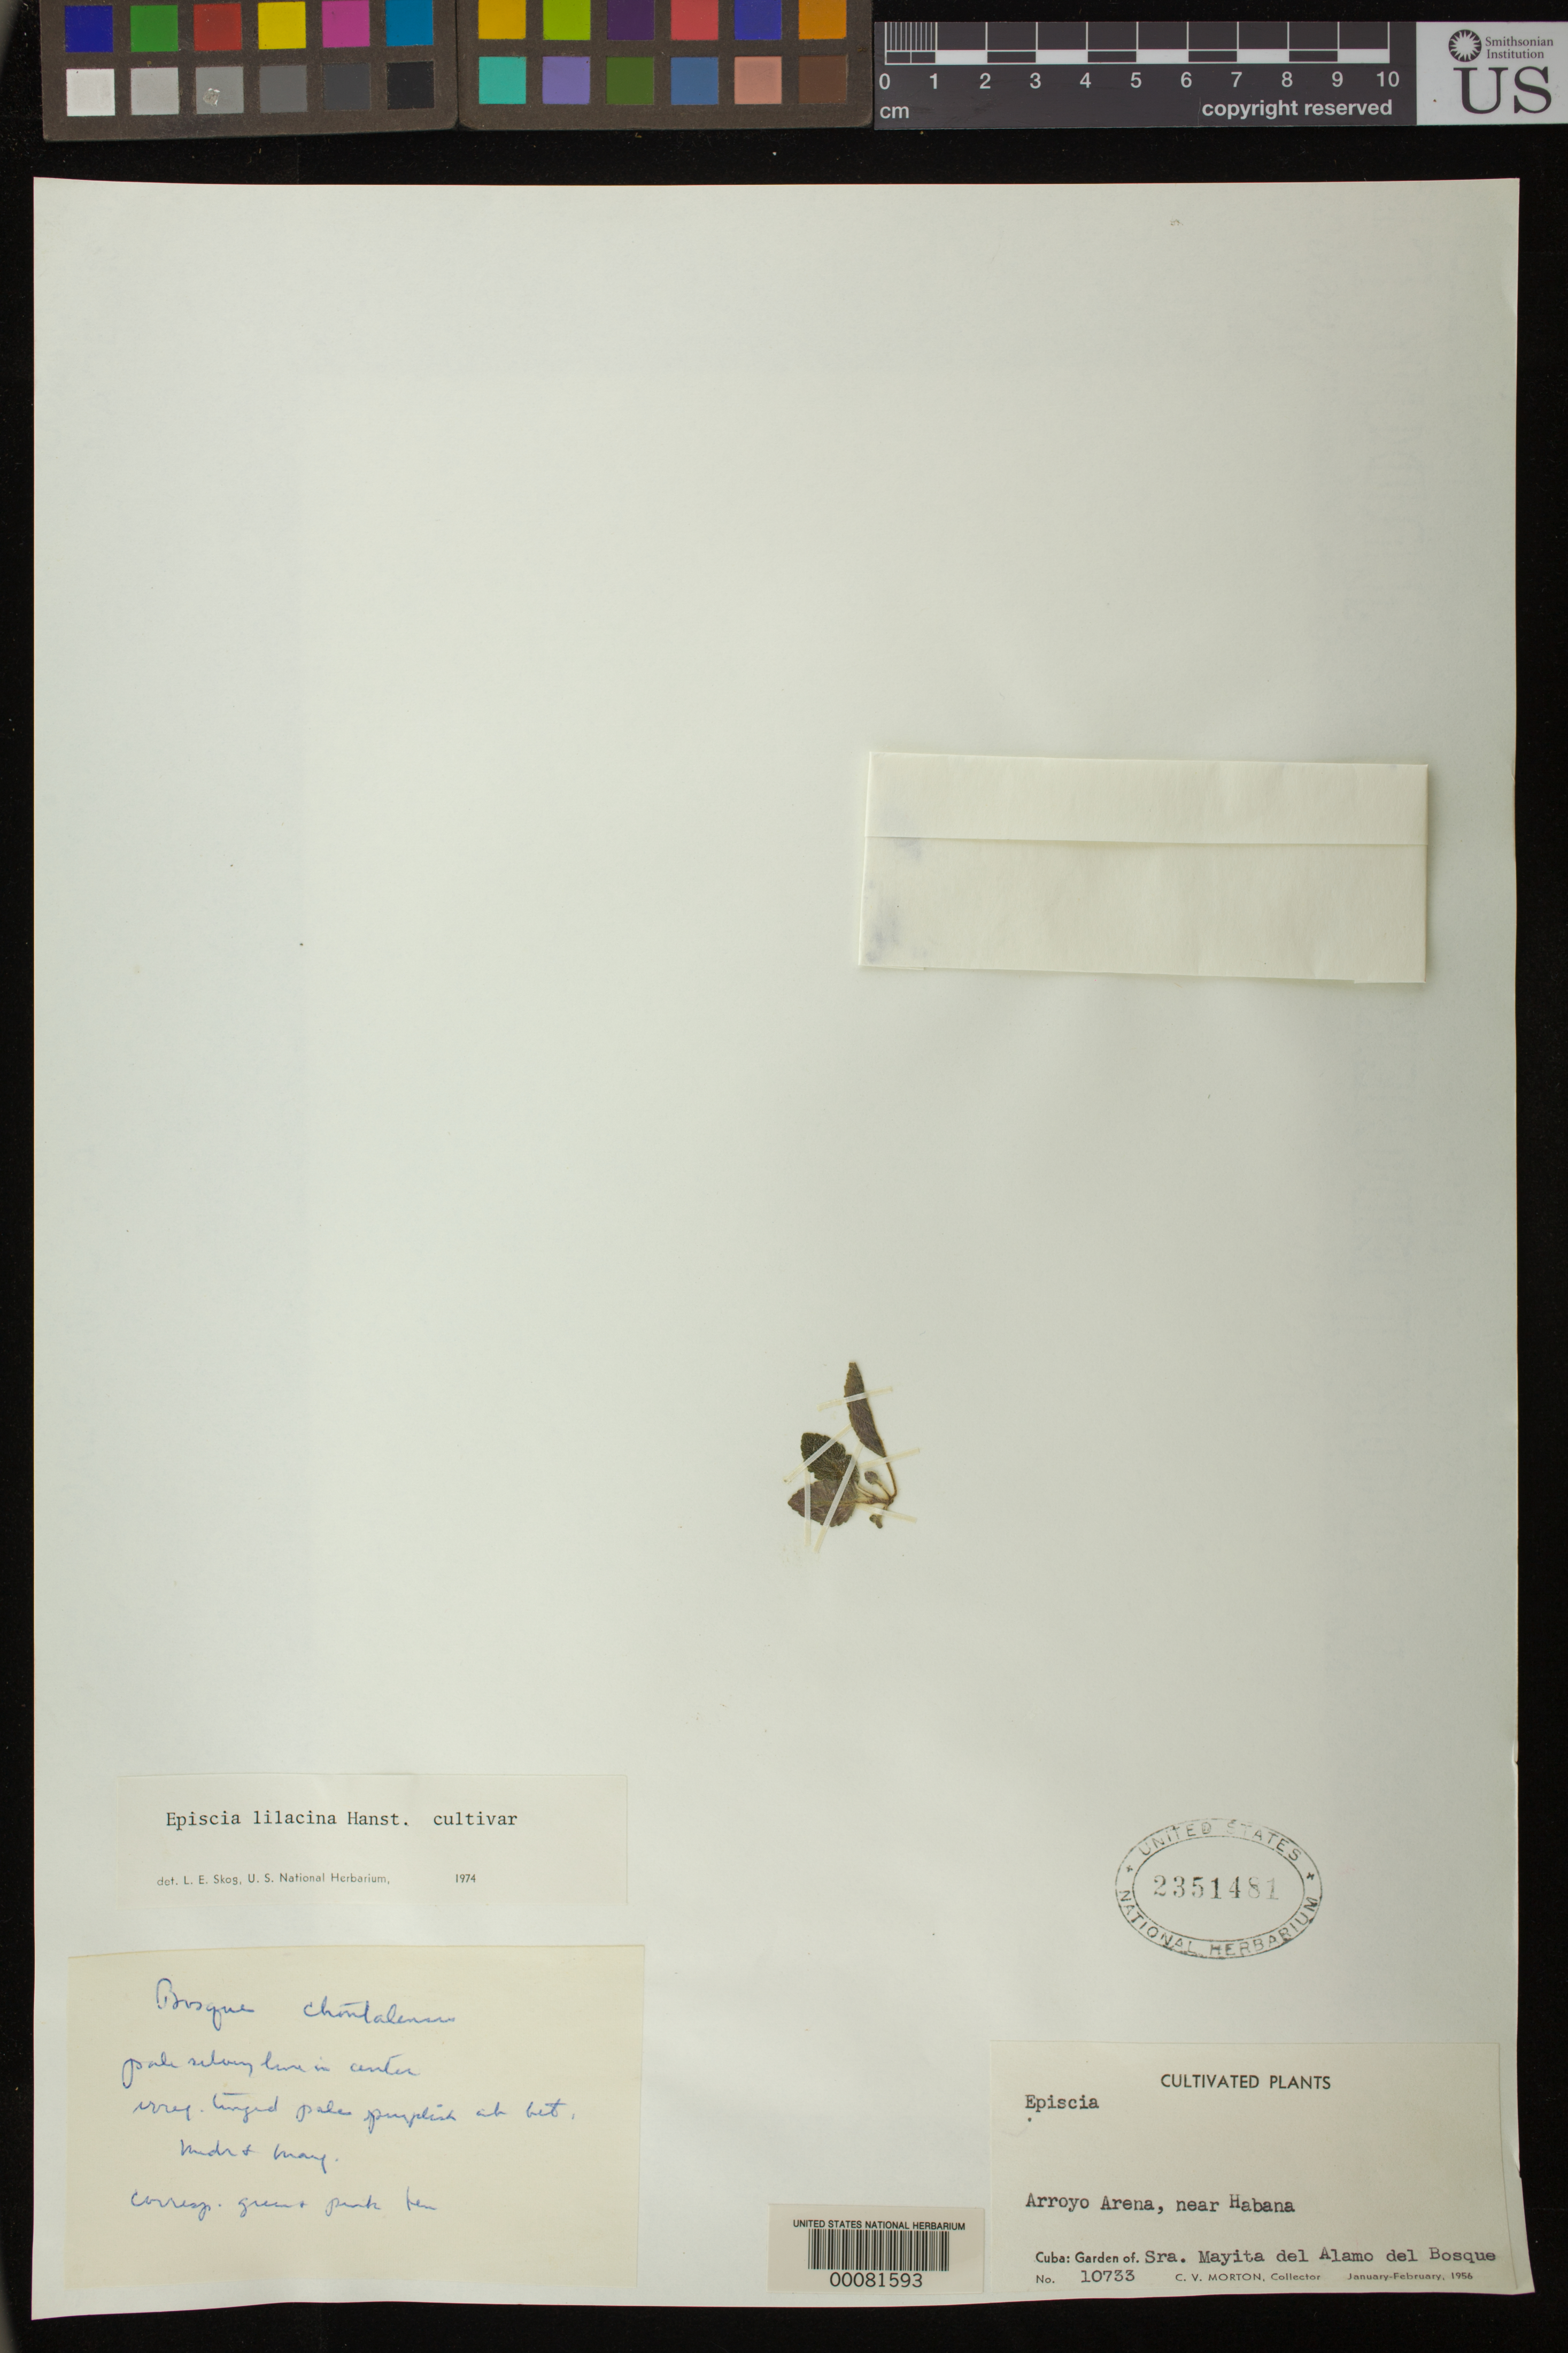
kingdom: Plantae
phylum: Tracheophyta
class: Magnoliopsida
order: Lamiales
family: Gesneriaceae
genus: Episcia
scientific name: Episcia lilacina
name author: Hanst.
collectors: C. V. Morton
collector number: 10733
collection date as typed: Jan-Feb 1956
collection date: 1956-01/1956-02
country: Cuba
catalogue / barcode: US 2351481